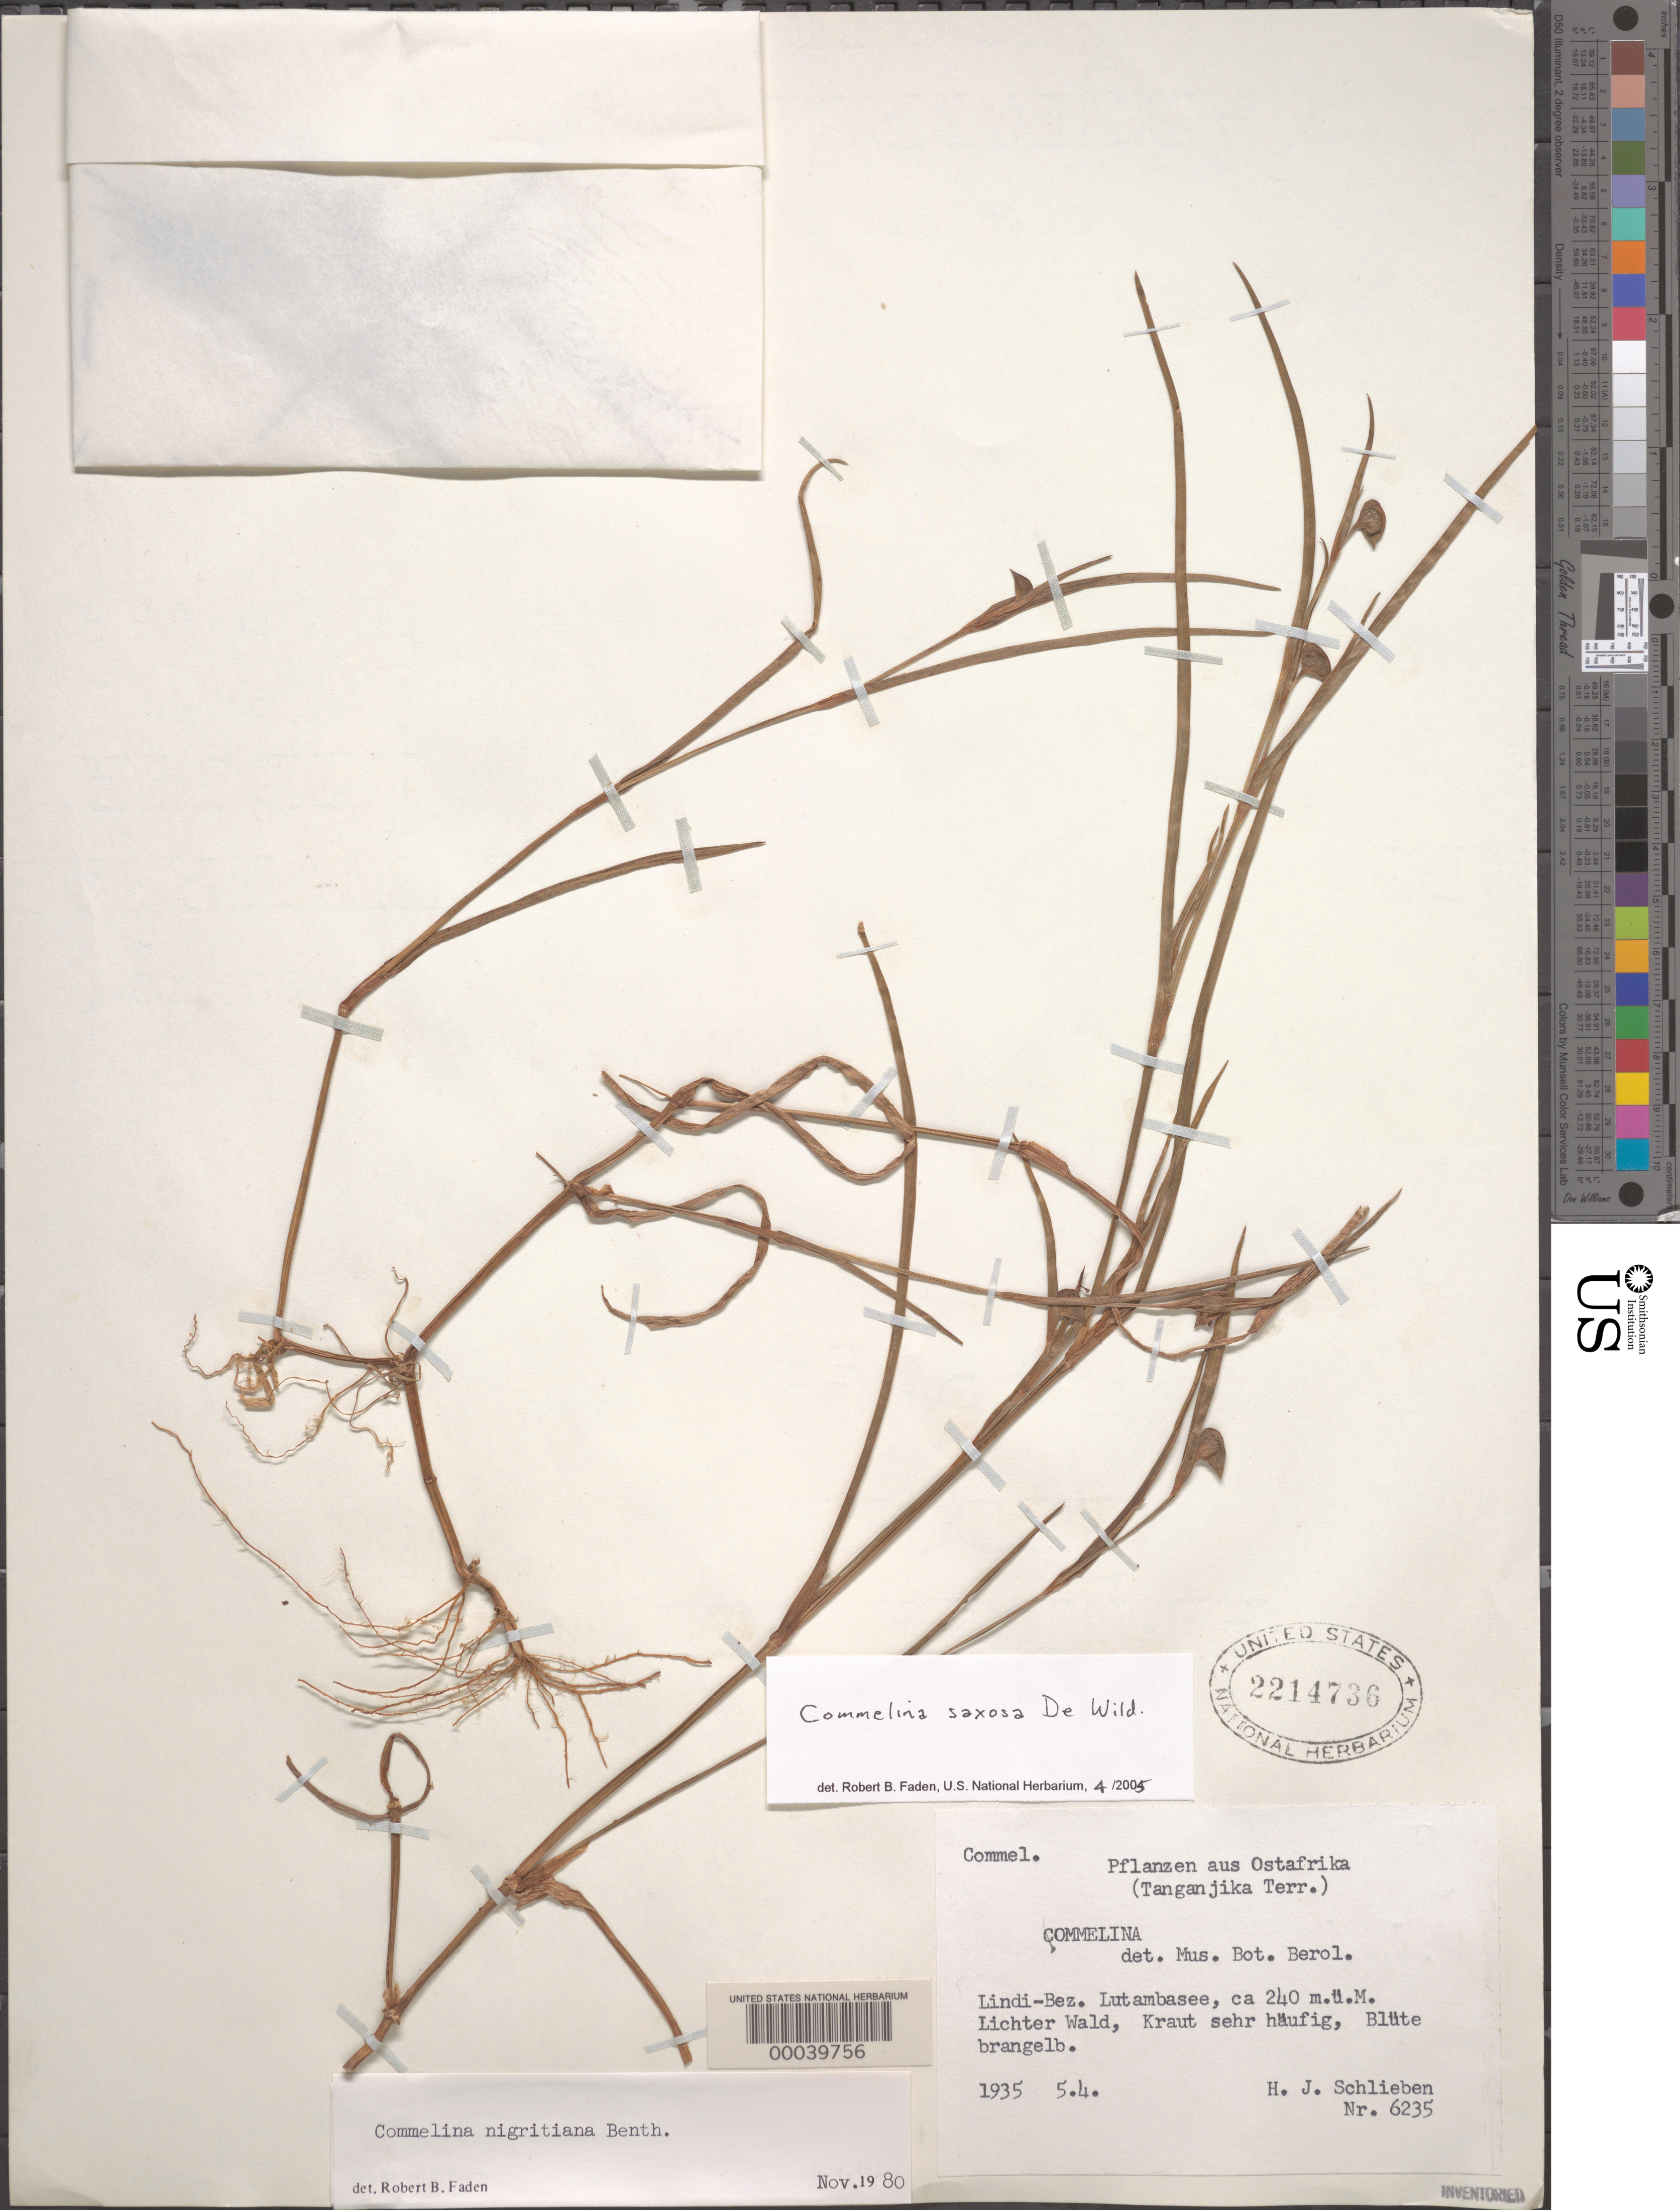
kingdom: Plantae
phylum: Tracheophyta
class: Liliopsida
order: Commelinales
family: Commelinaceae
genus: Commelina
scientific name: Commelina saxosa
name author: De Wild.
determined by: Faden, Robert B., (US), Smithsonian Institution - National Museum of Natural History (UNITED STATES)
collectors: H. J. Schlieben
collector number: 6235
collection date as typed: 05 Apr 1935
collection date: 1935-04-05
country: Tanzania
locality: Lindi-bez, lutambasse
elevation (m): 240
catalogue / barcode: US 2214736